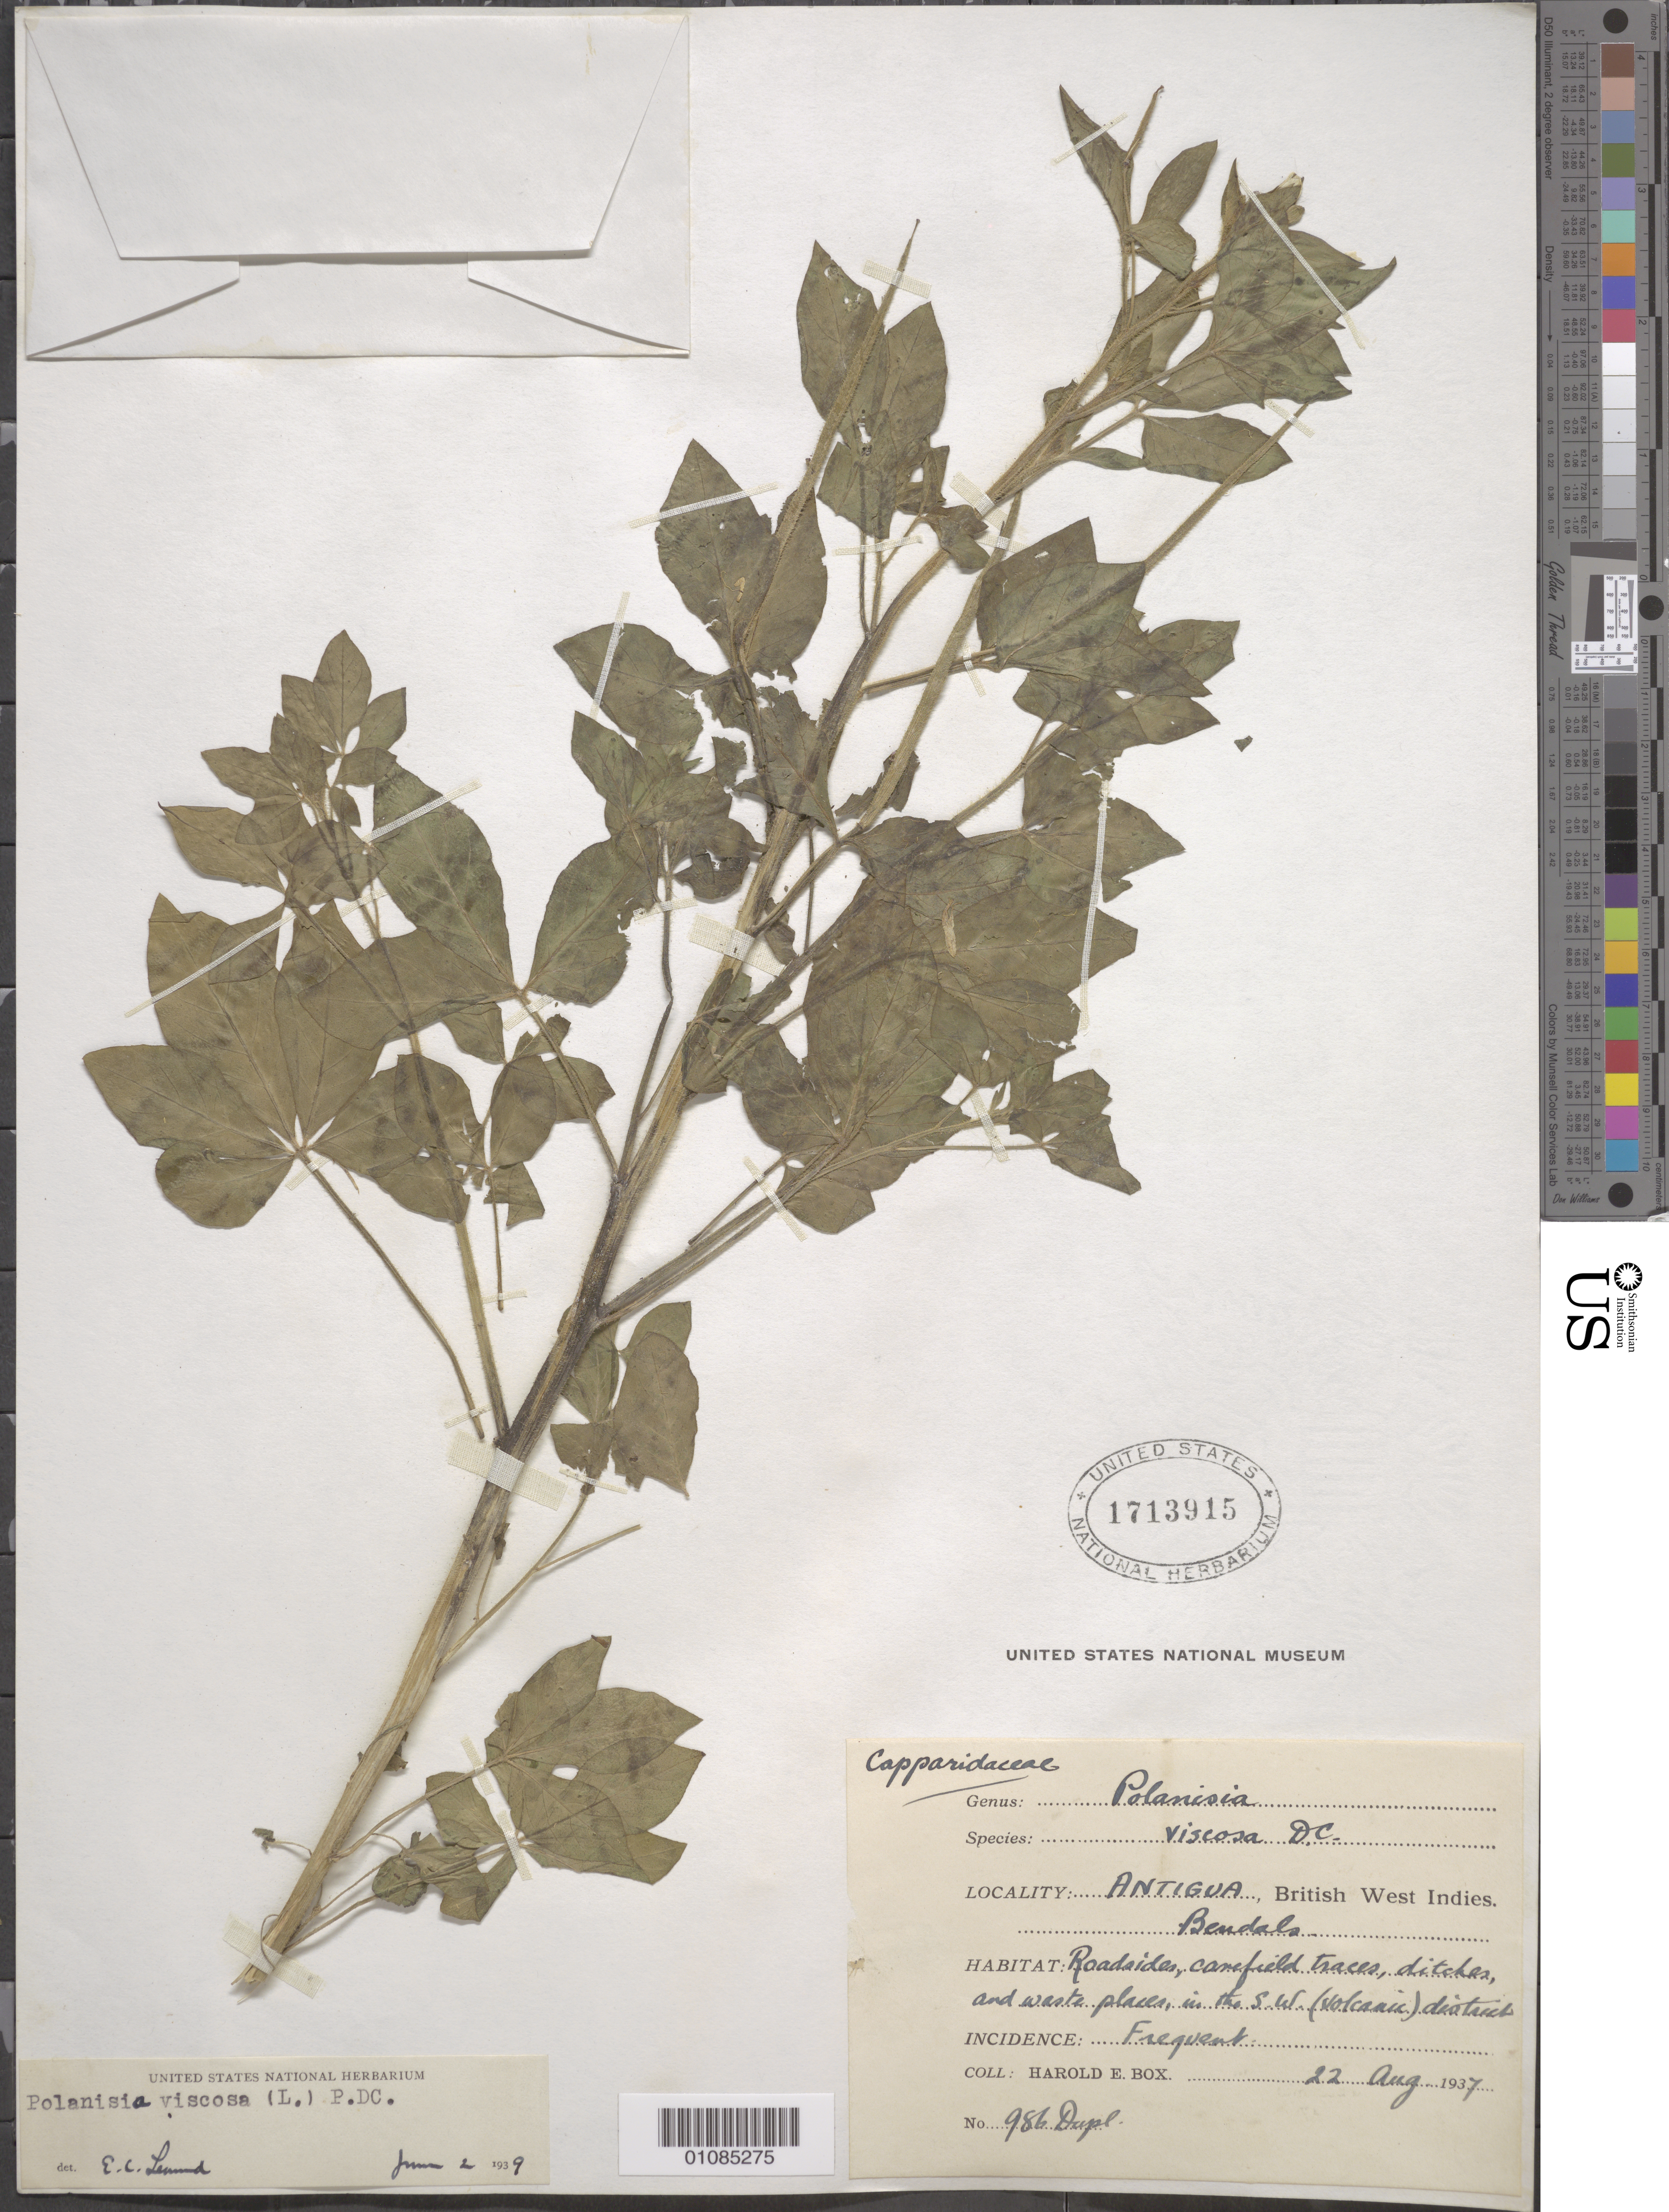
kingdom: Plantae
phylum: Tracheophyta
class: Magnoliopsida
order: Brassicales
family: Cleomaceae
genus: Arivela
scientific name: Arivela viscosa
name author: (L.) Raf.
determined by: Strong, M. T., (US), Smithsonian Institution - National Museum of Natural History (UNITED STATES)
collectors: H. E. Box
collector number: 986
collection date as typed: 22 Aug 1937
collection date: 1937-08-22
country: Antigua and Barbuda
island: Antigua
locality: Bendals.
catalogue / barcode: US 1713915